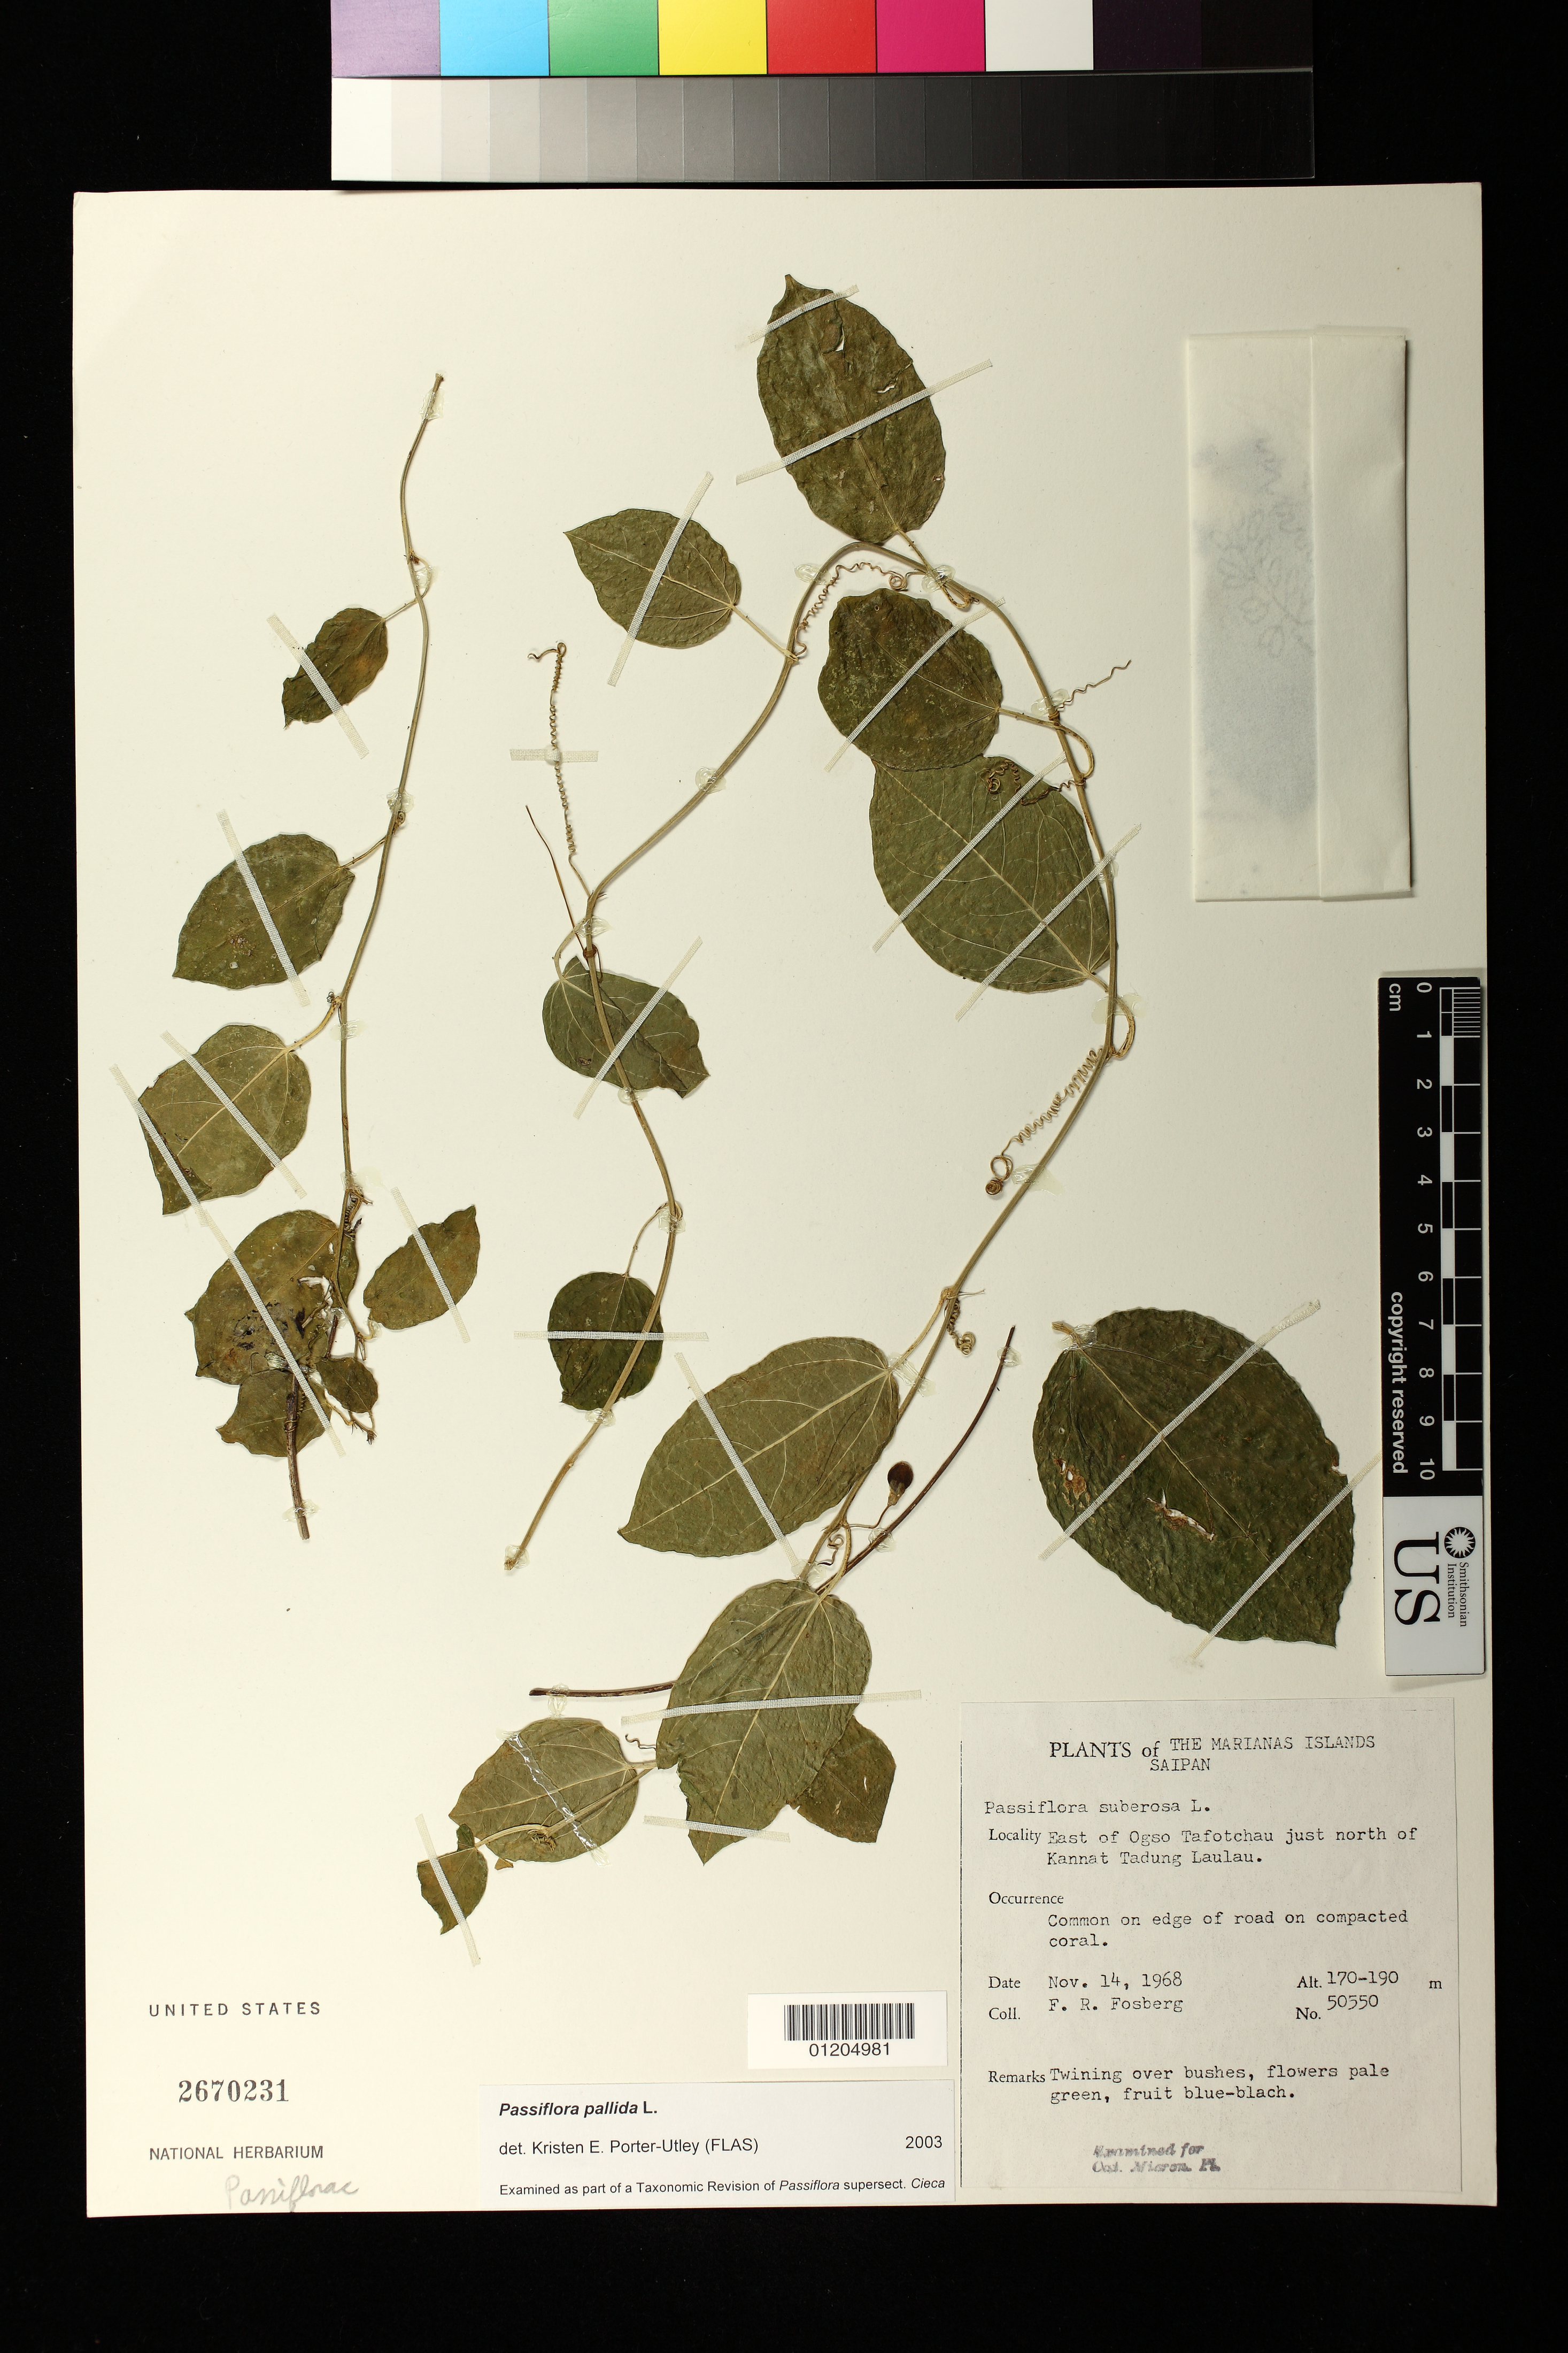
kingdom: Plantae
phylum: Tracheophyta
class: Magnoliopsida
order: Malpighiales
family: Passifloraceae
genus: Passiflora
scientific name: Passiflora pallida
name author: L.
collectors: F. R. Fosberg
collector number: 50550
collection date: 1968-11-14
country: Northern Mariana Islands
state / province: Saipan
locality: East of Osgo Tafotchau just north of Kannat Tadung Laulau.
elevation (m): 170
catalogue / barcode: US 2670231